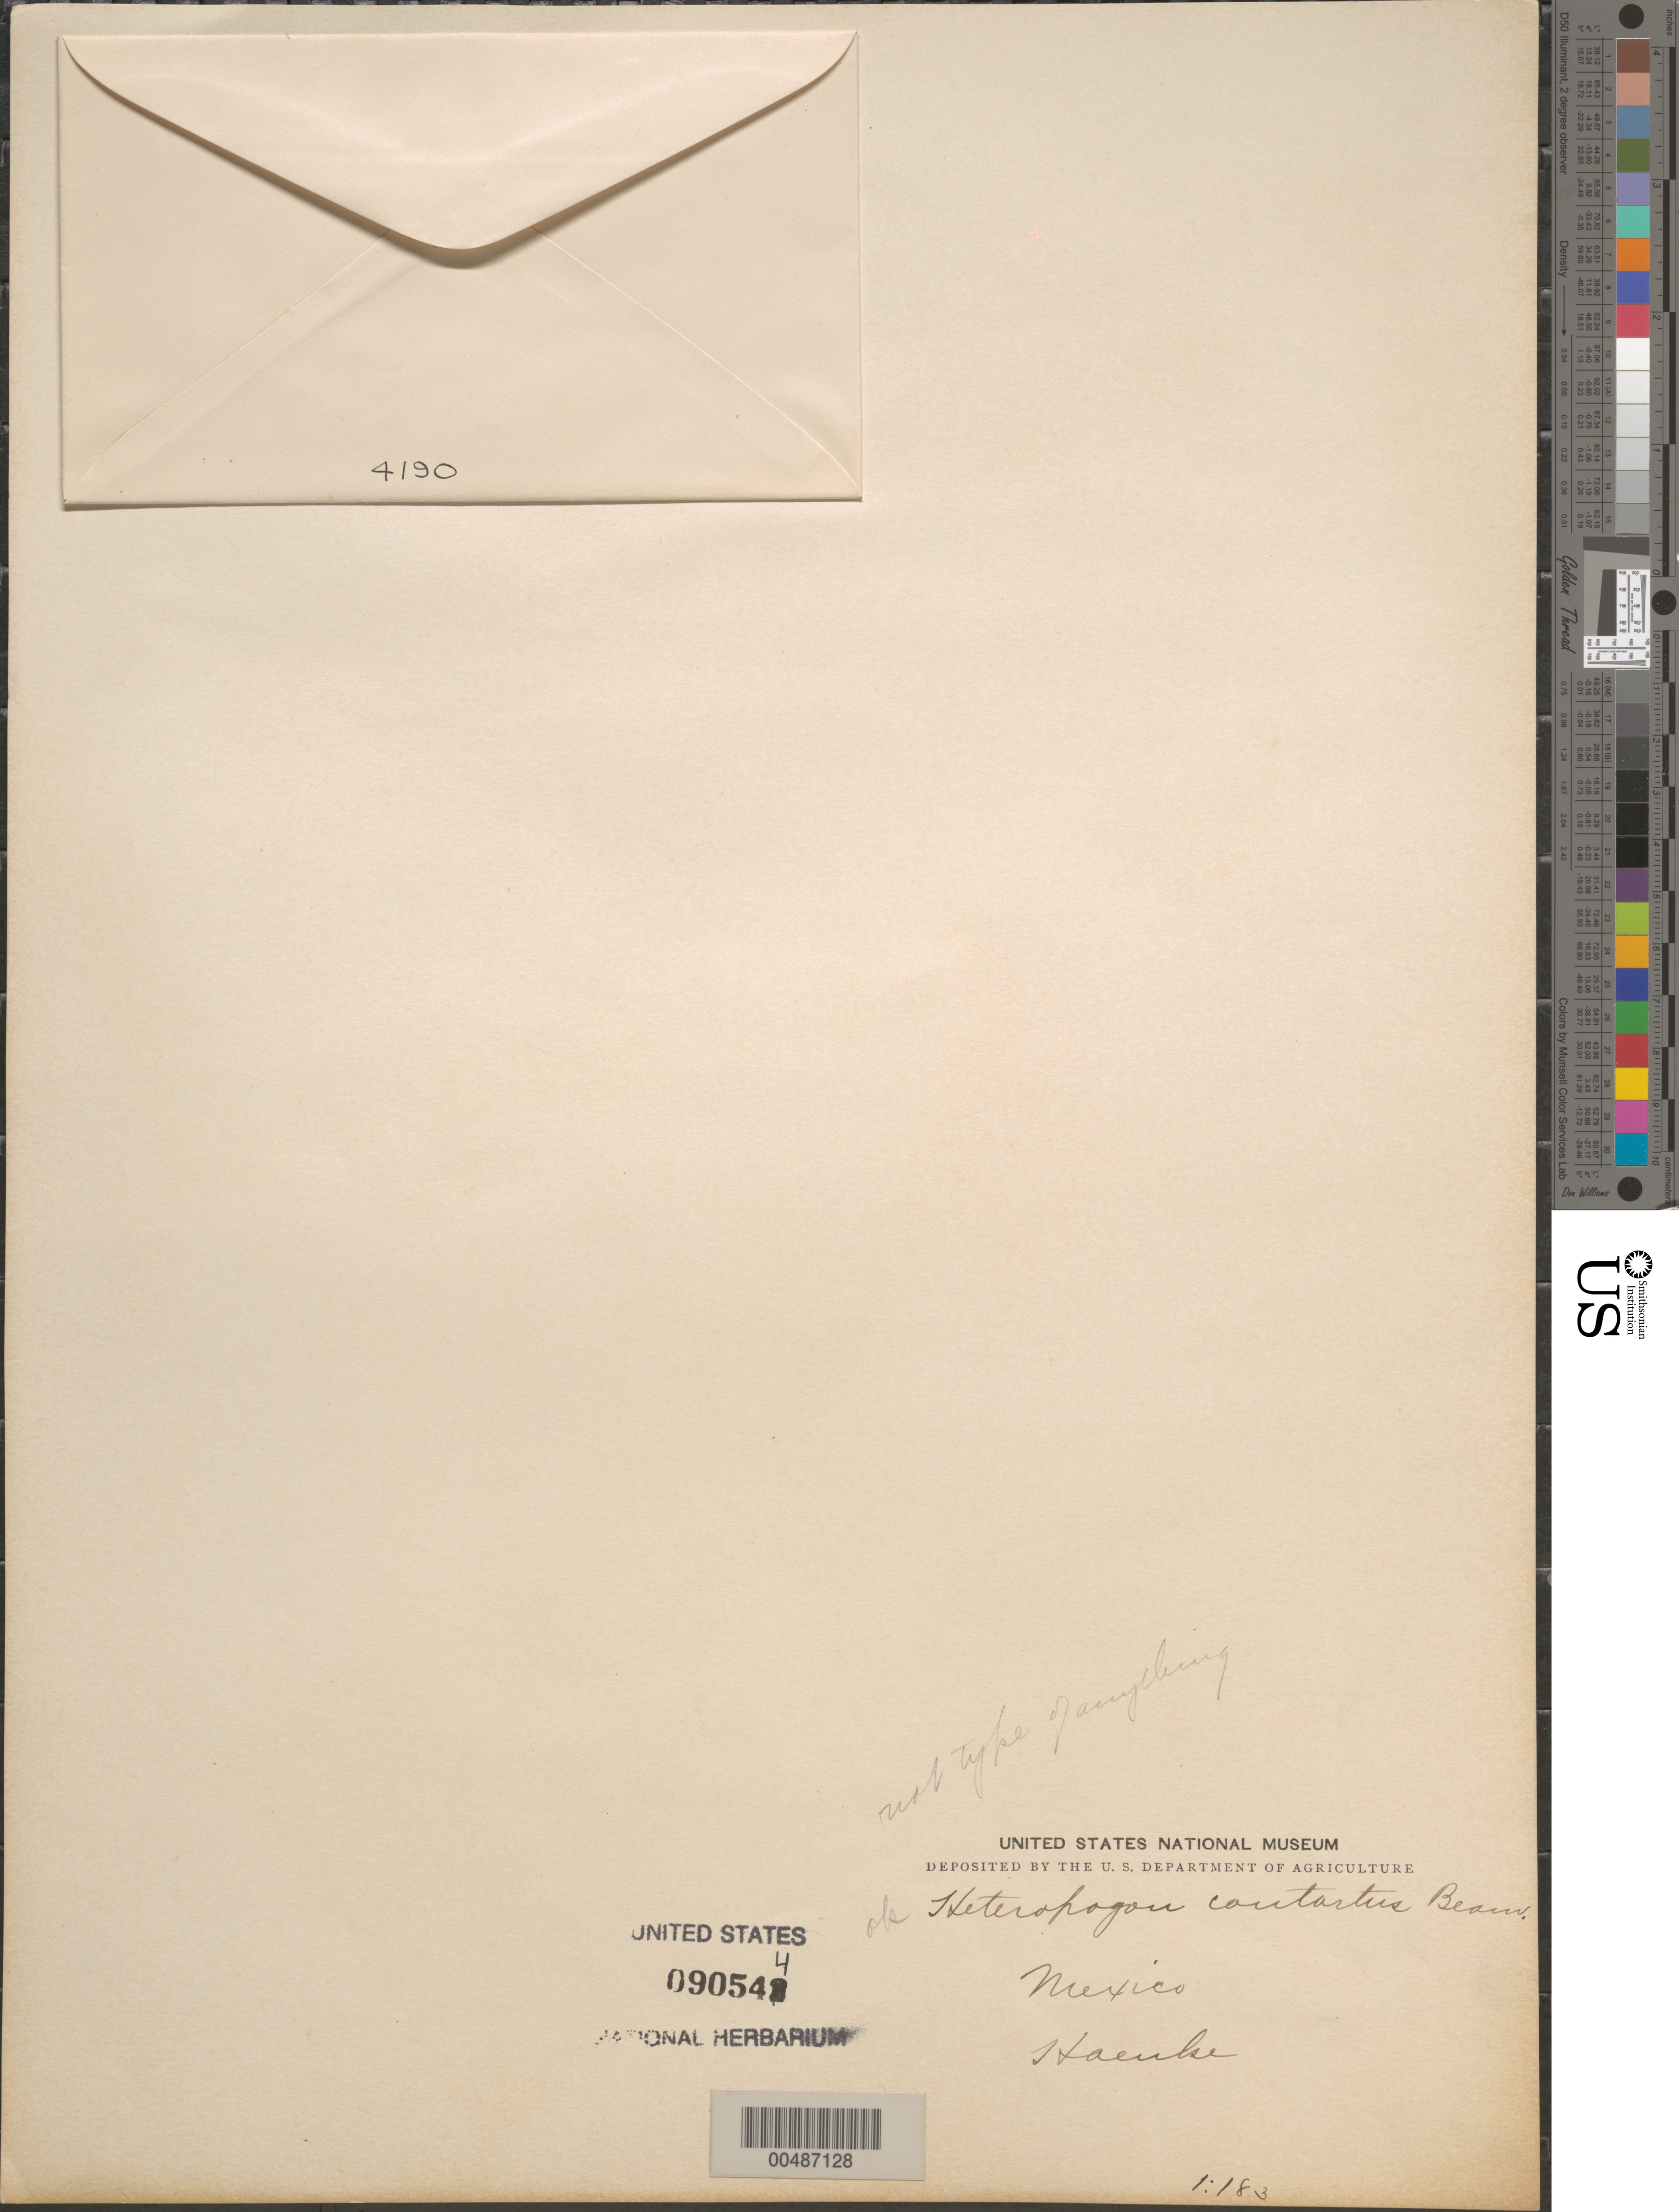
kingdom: Plantae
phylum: Tracheophyta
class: Liliopsida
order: Poales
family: Poaceae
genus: Heteropogon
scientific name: Heteropogon contortus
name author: (L.) P. Beauv. ex Roem. & Schult.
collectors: T. P. X. Haenke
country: Mexico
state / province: Durango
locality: San Ramon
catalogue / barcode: US 90544